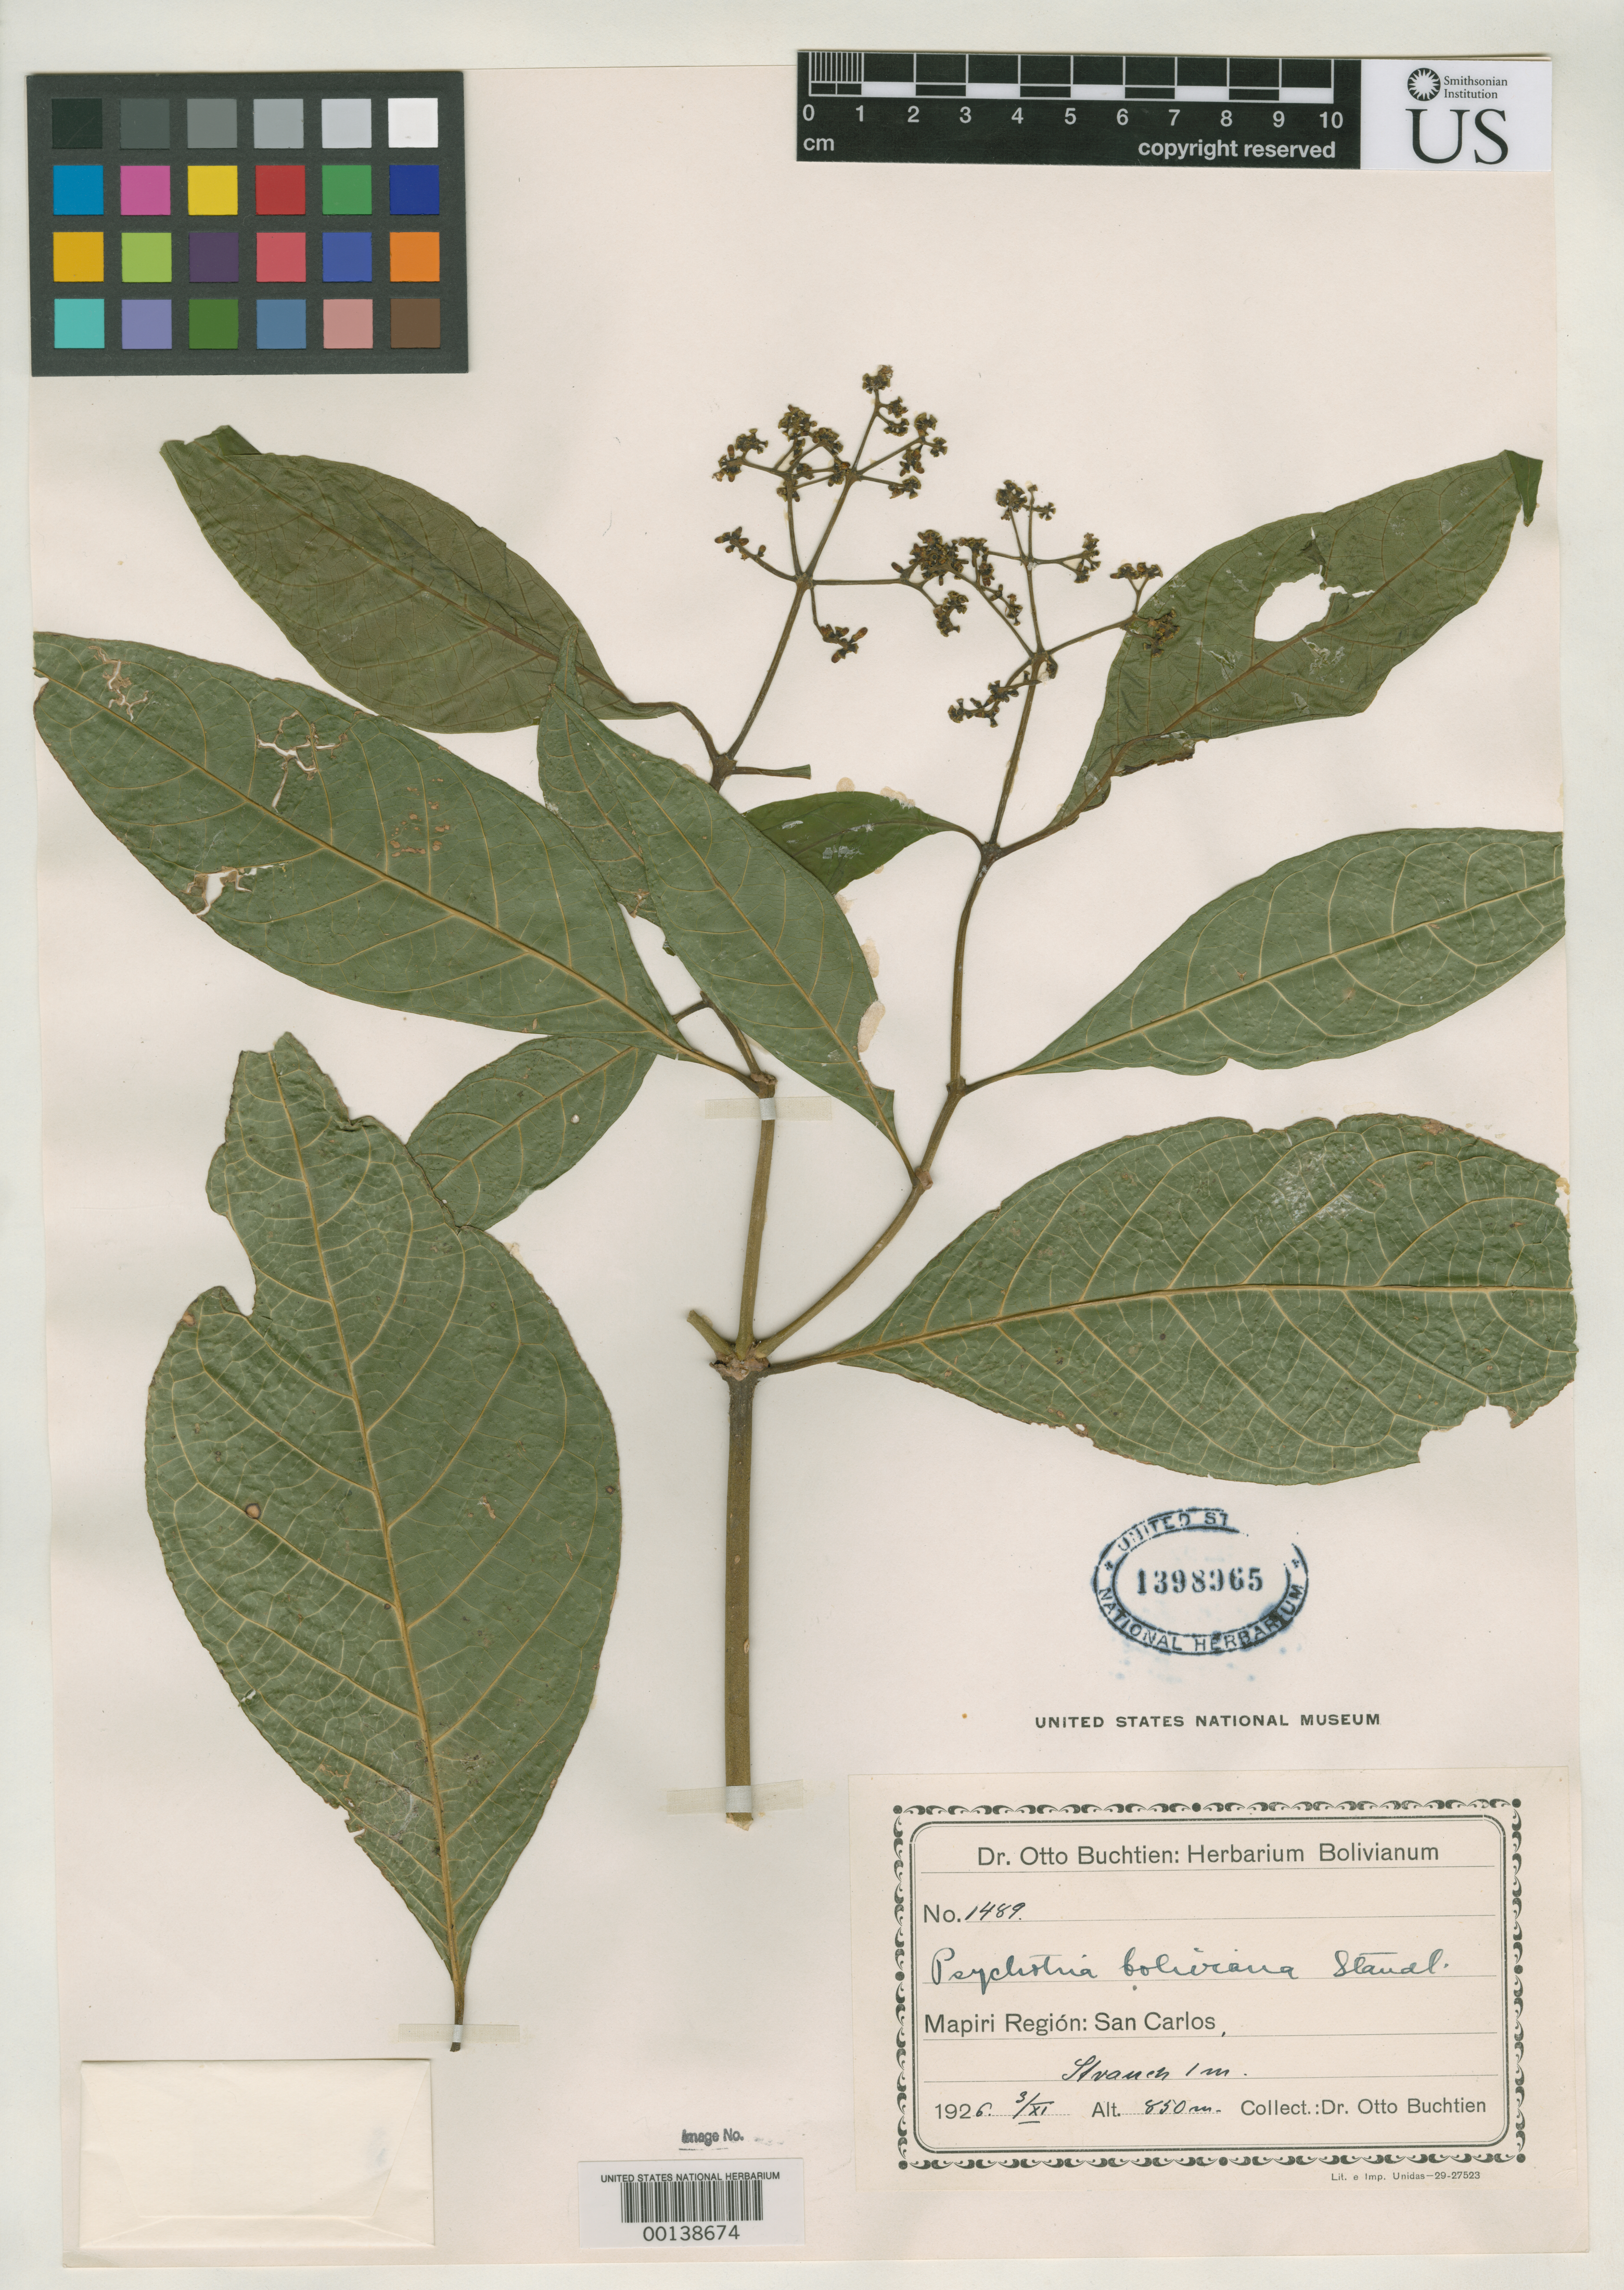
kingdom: Plantae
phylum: Tracheophyta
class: Magnoliopsida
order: Gentianales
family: Rubiaceae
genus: Psychotria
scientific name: Psychotria boliviana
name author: Standl.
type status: Isotype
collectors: O. Buchtien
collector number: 1489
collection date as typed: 03 Nov 1926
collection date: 1926-11-03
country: Bolivia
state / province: La Paz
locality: Mapiri region, San Carlos.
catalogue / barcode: US 1398965